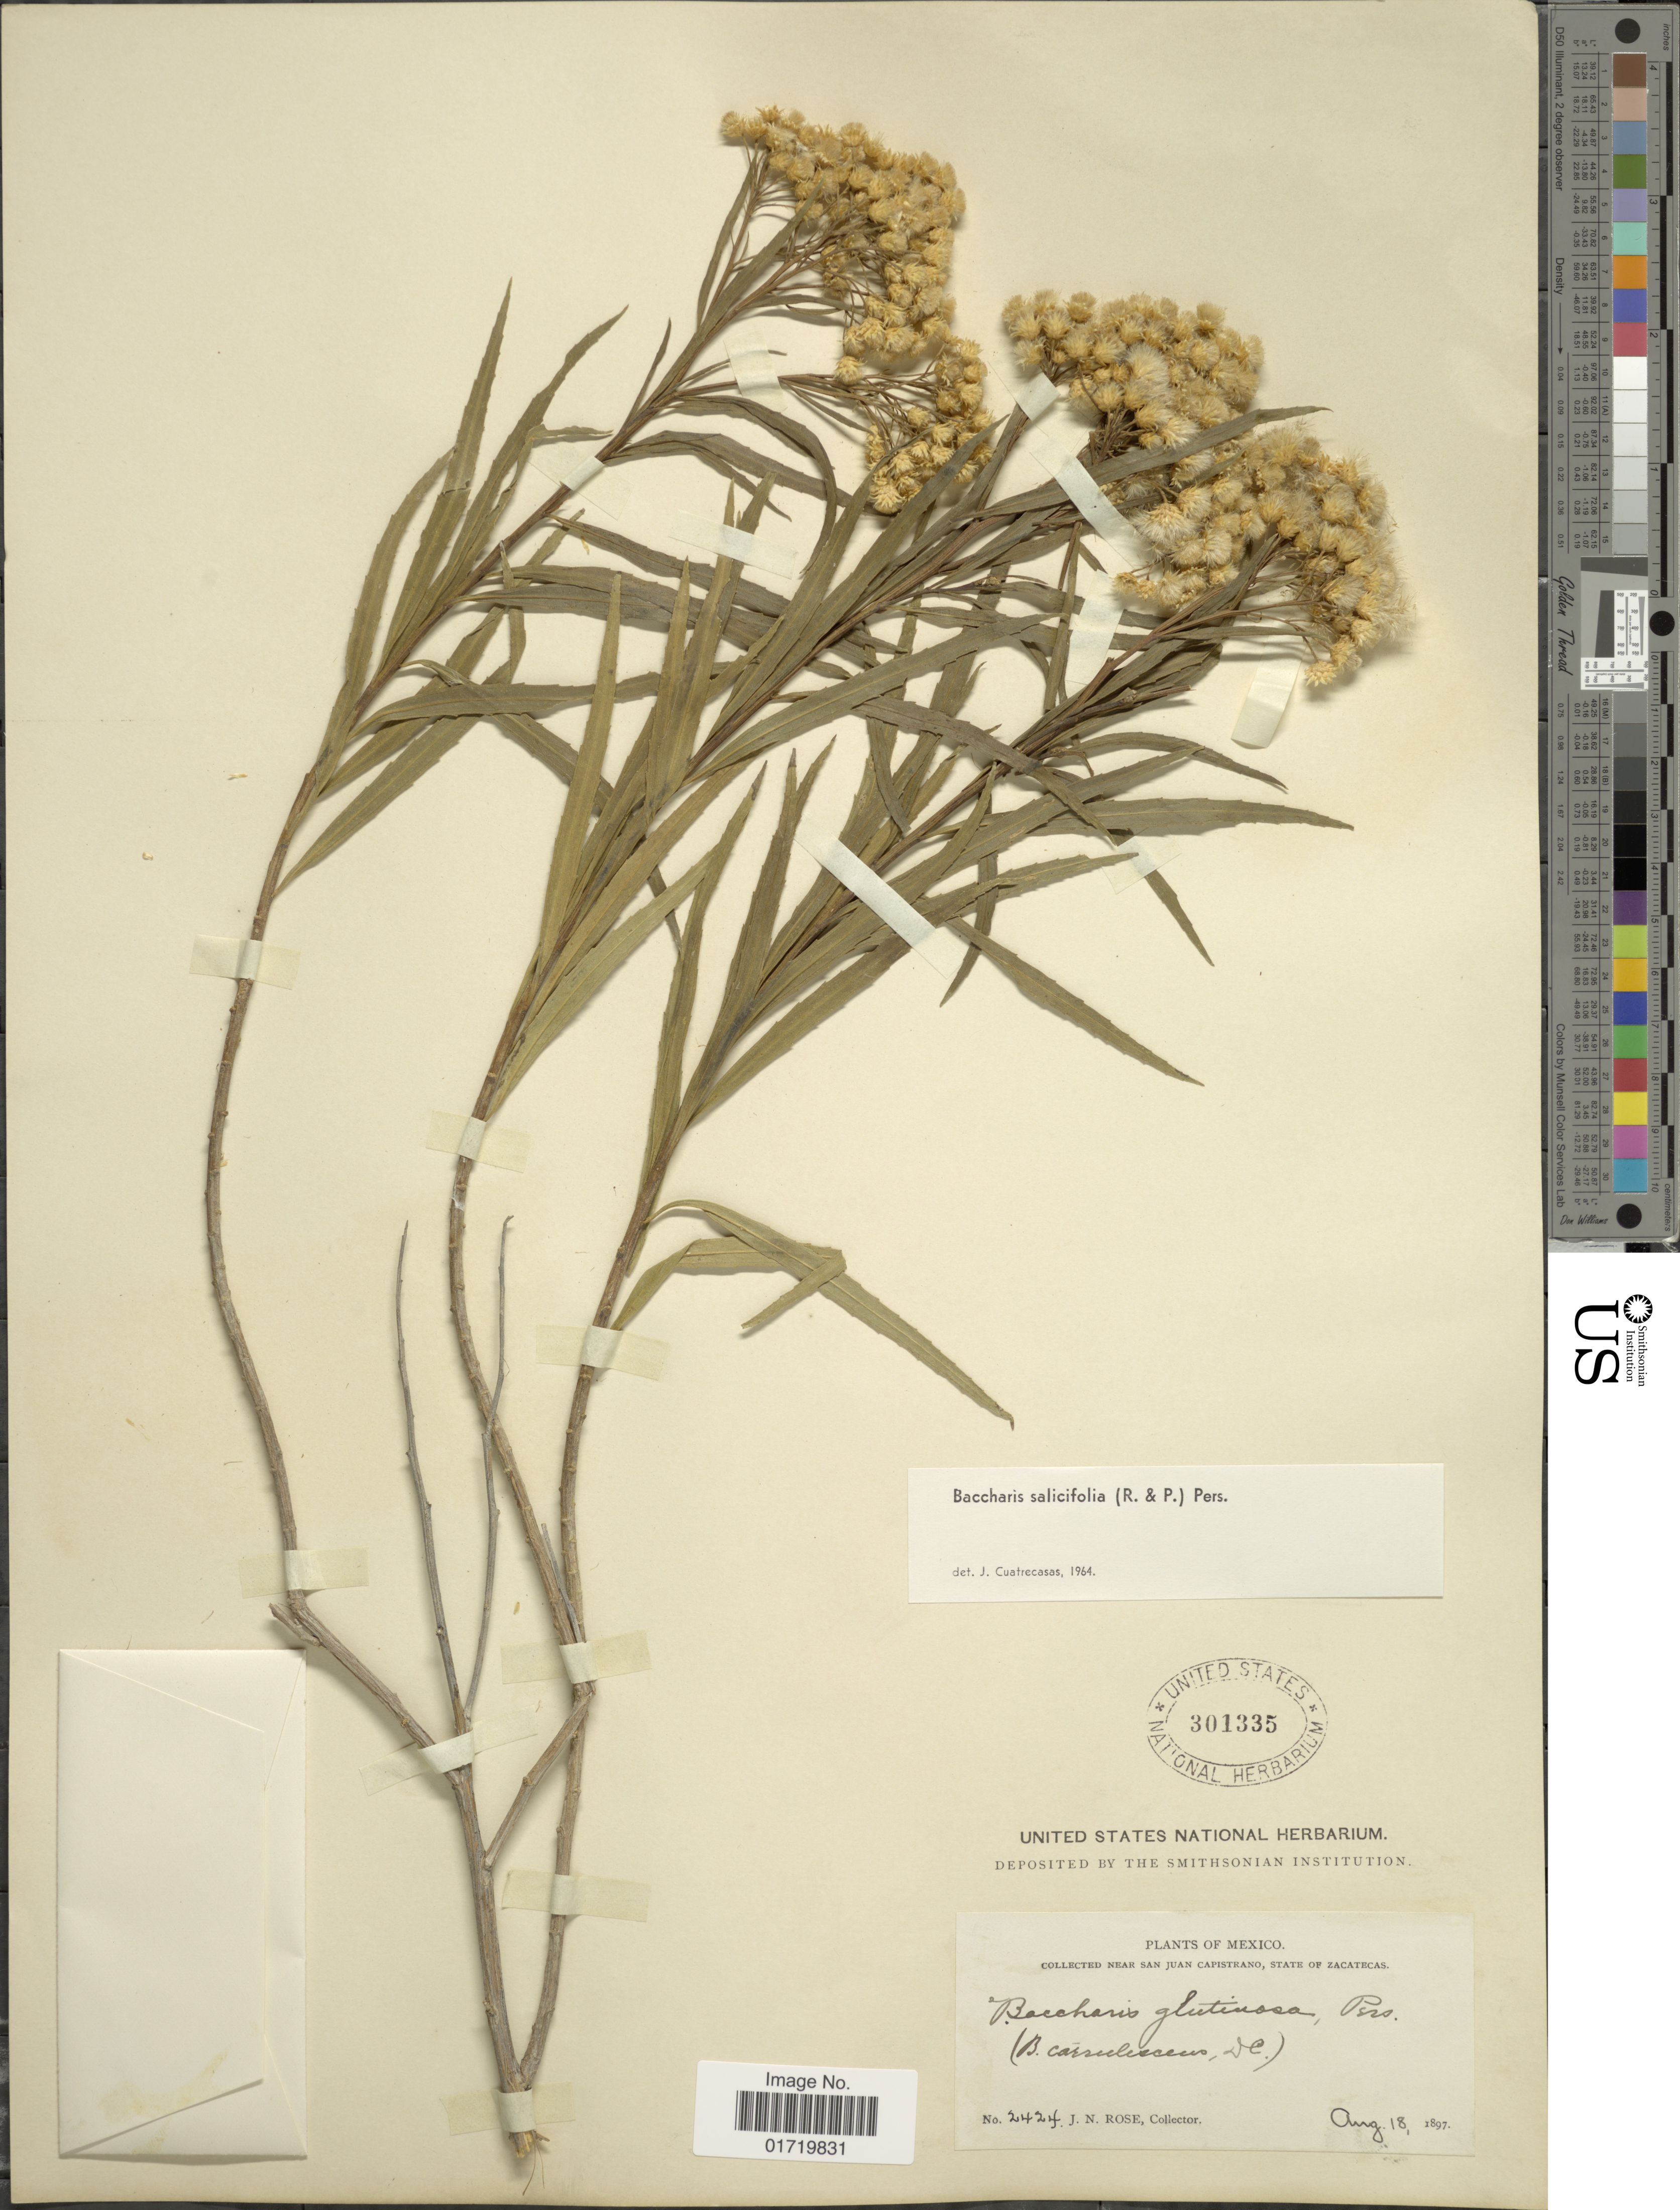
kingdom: Plantae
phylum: Tracheophyta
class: Magnoliopsida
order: Asterales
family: Asteraceae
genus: Baccharis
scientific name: Baccharis salicifolia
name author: (Ruiz & Pav.) Pers.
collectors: J. N. Rose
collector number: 2424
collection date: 1897-08-18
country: Mexico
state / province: Zacatecas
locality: Near San Juan Capistrano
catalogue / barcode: US 301335